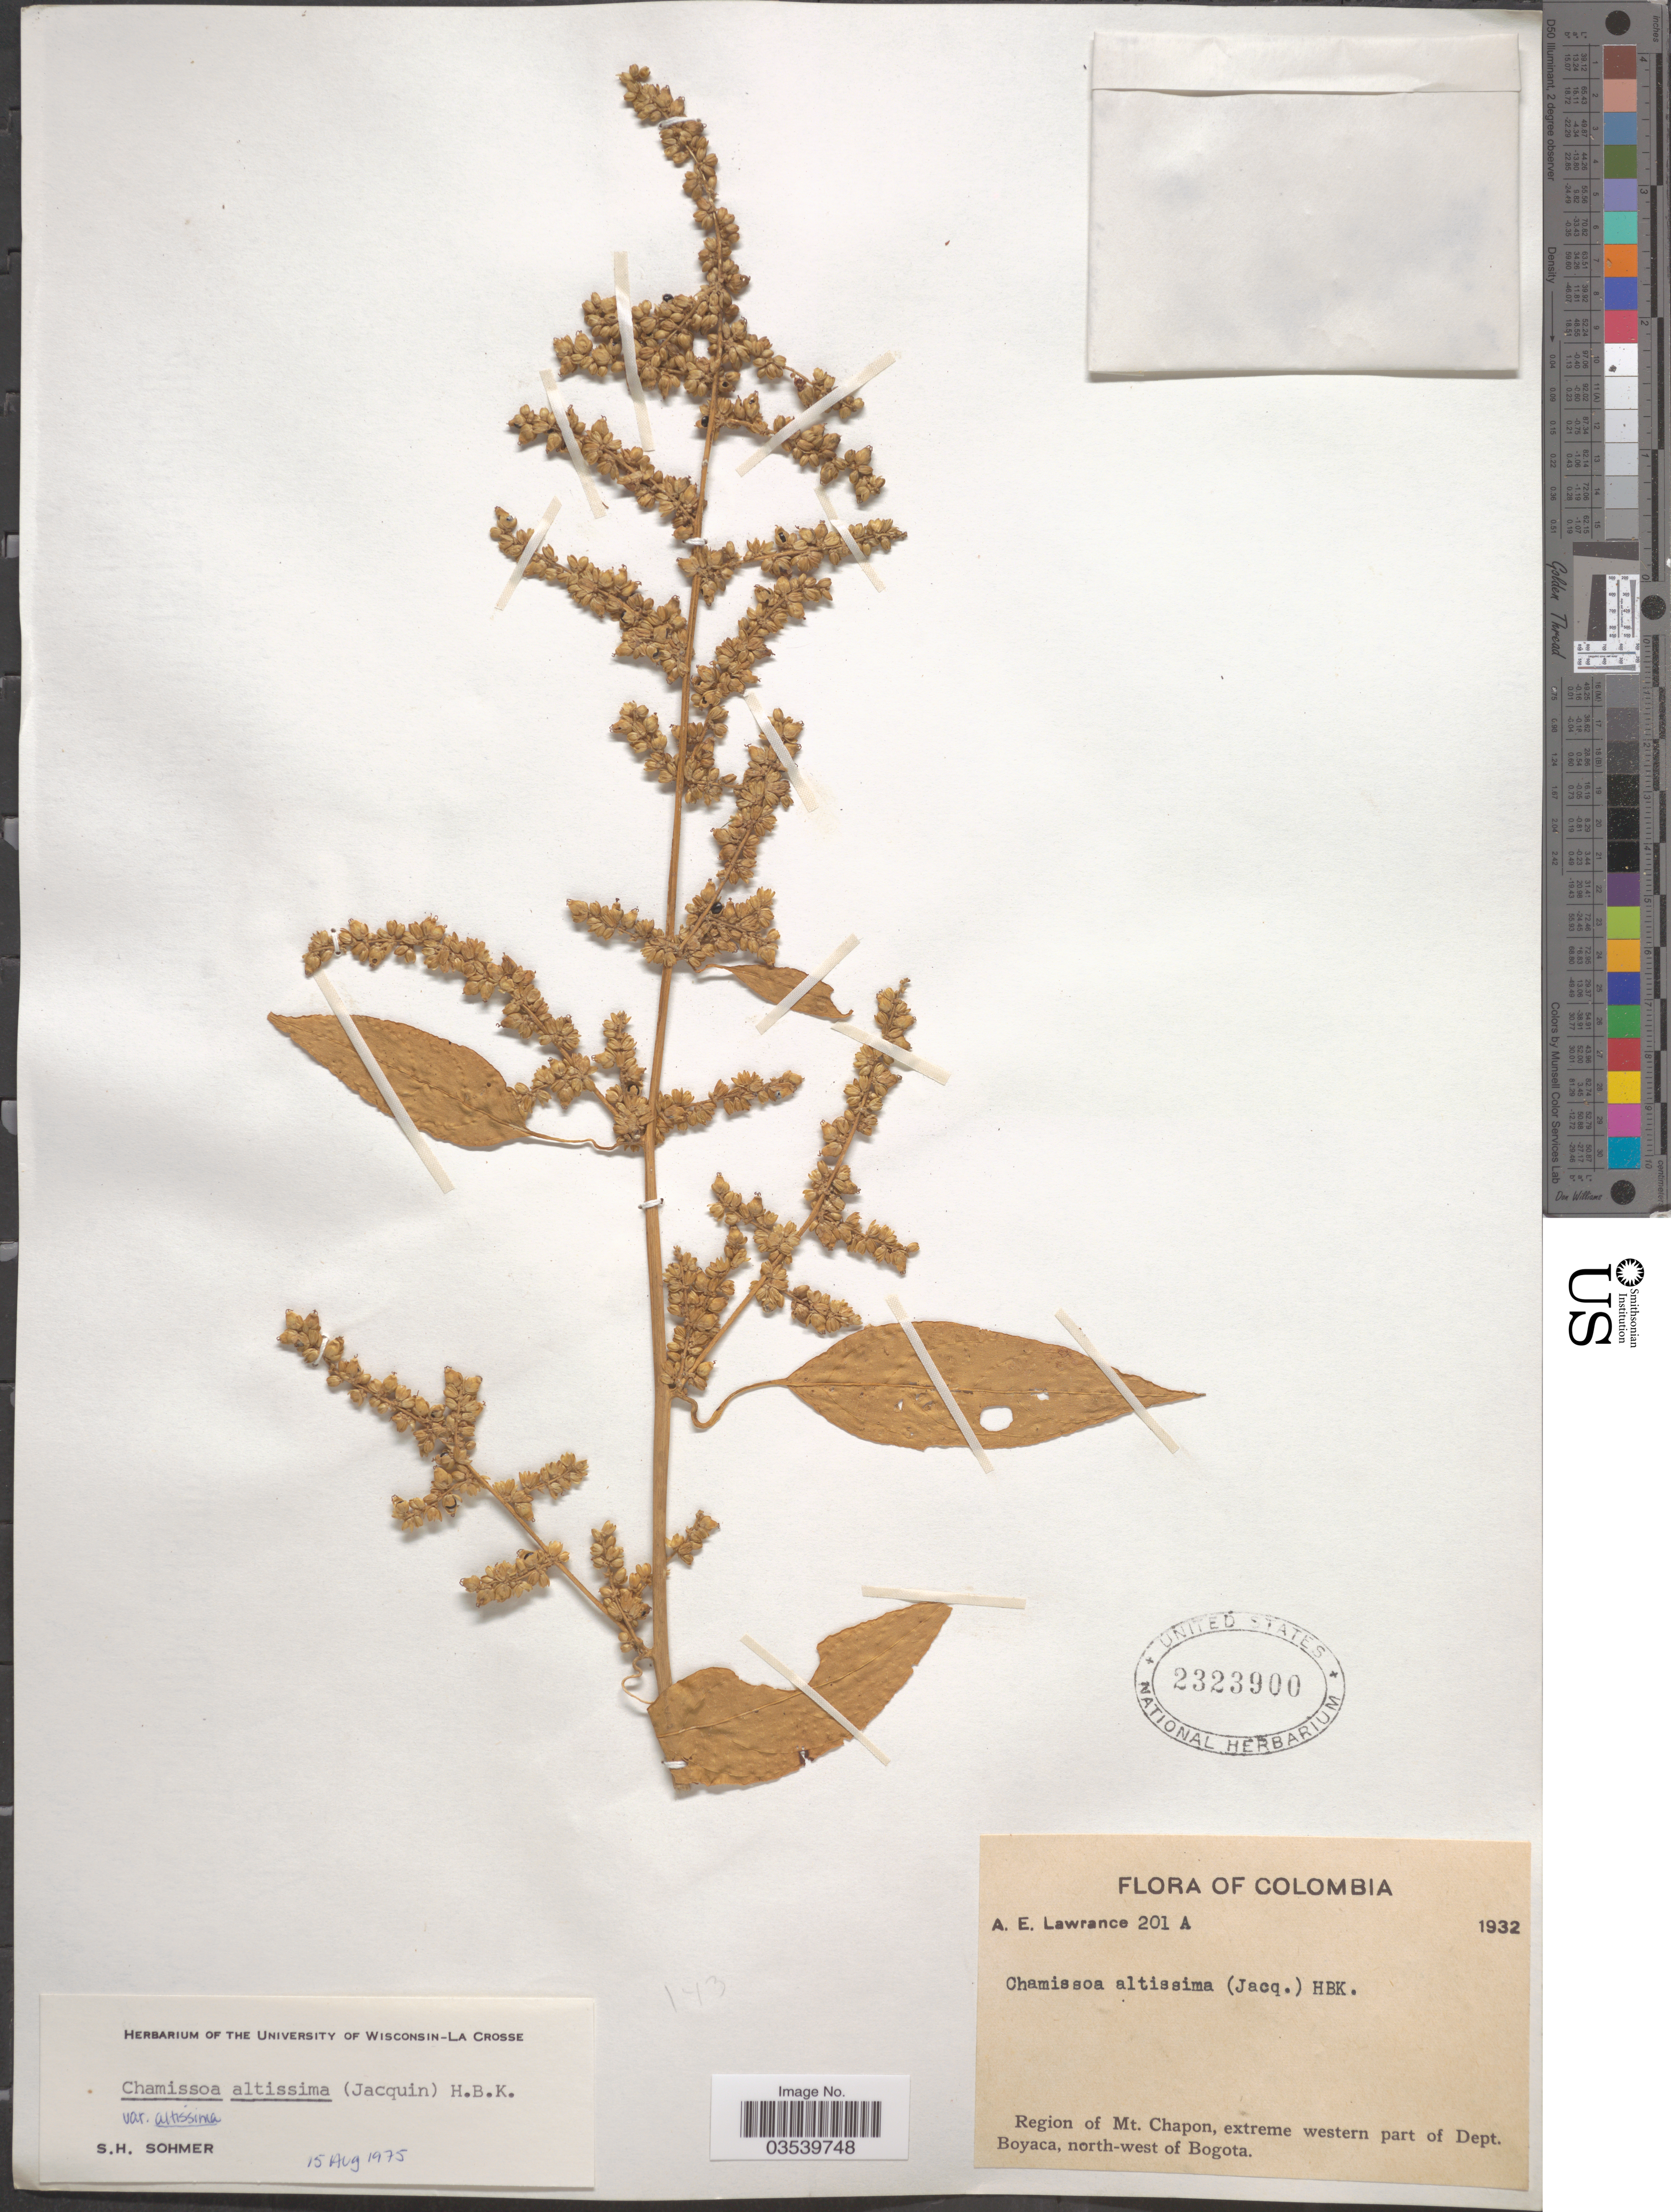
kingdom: Plantae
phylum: Tracheophyta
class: Magnoliopsida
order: Caryophyllales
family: Amaranthaceae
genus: Chamissoa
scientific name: Chamissoa altissima var. altissima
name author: (Jacq.) Kunth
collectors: A. Lawrance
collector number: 201 A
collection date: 1932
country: Colombia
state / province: Boyacá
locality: Region of Mt. Chapon, extreme western part of Dept. Boyaca, north-west of Bogota.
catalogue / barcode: US 2323900